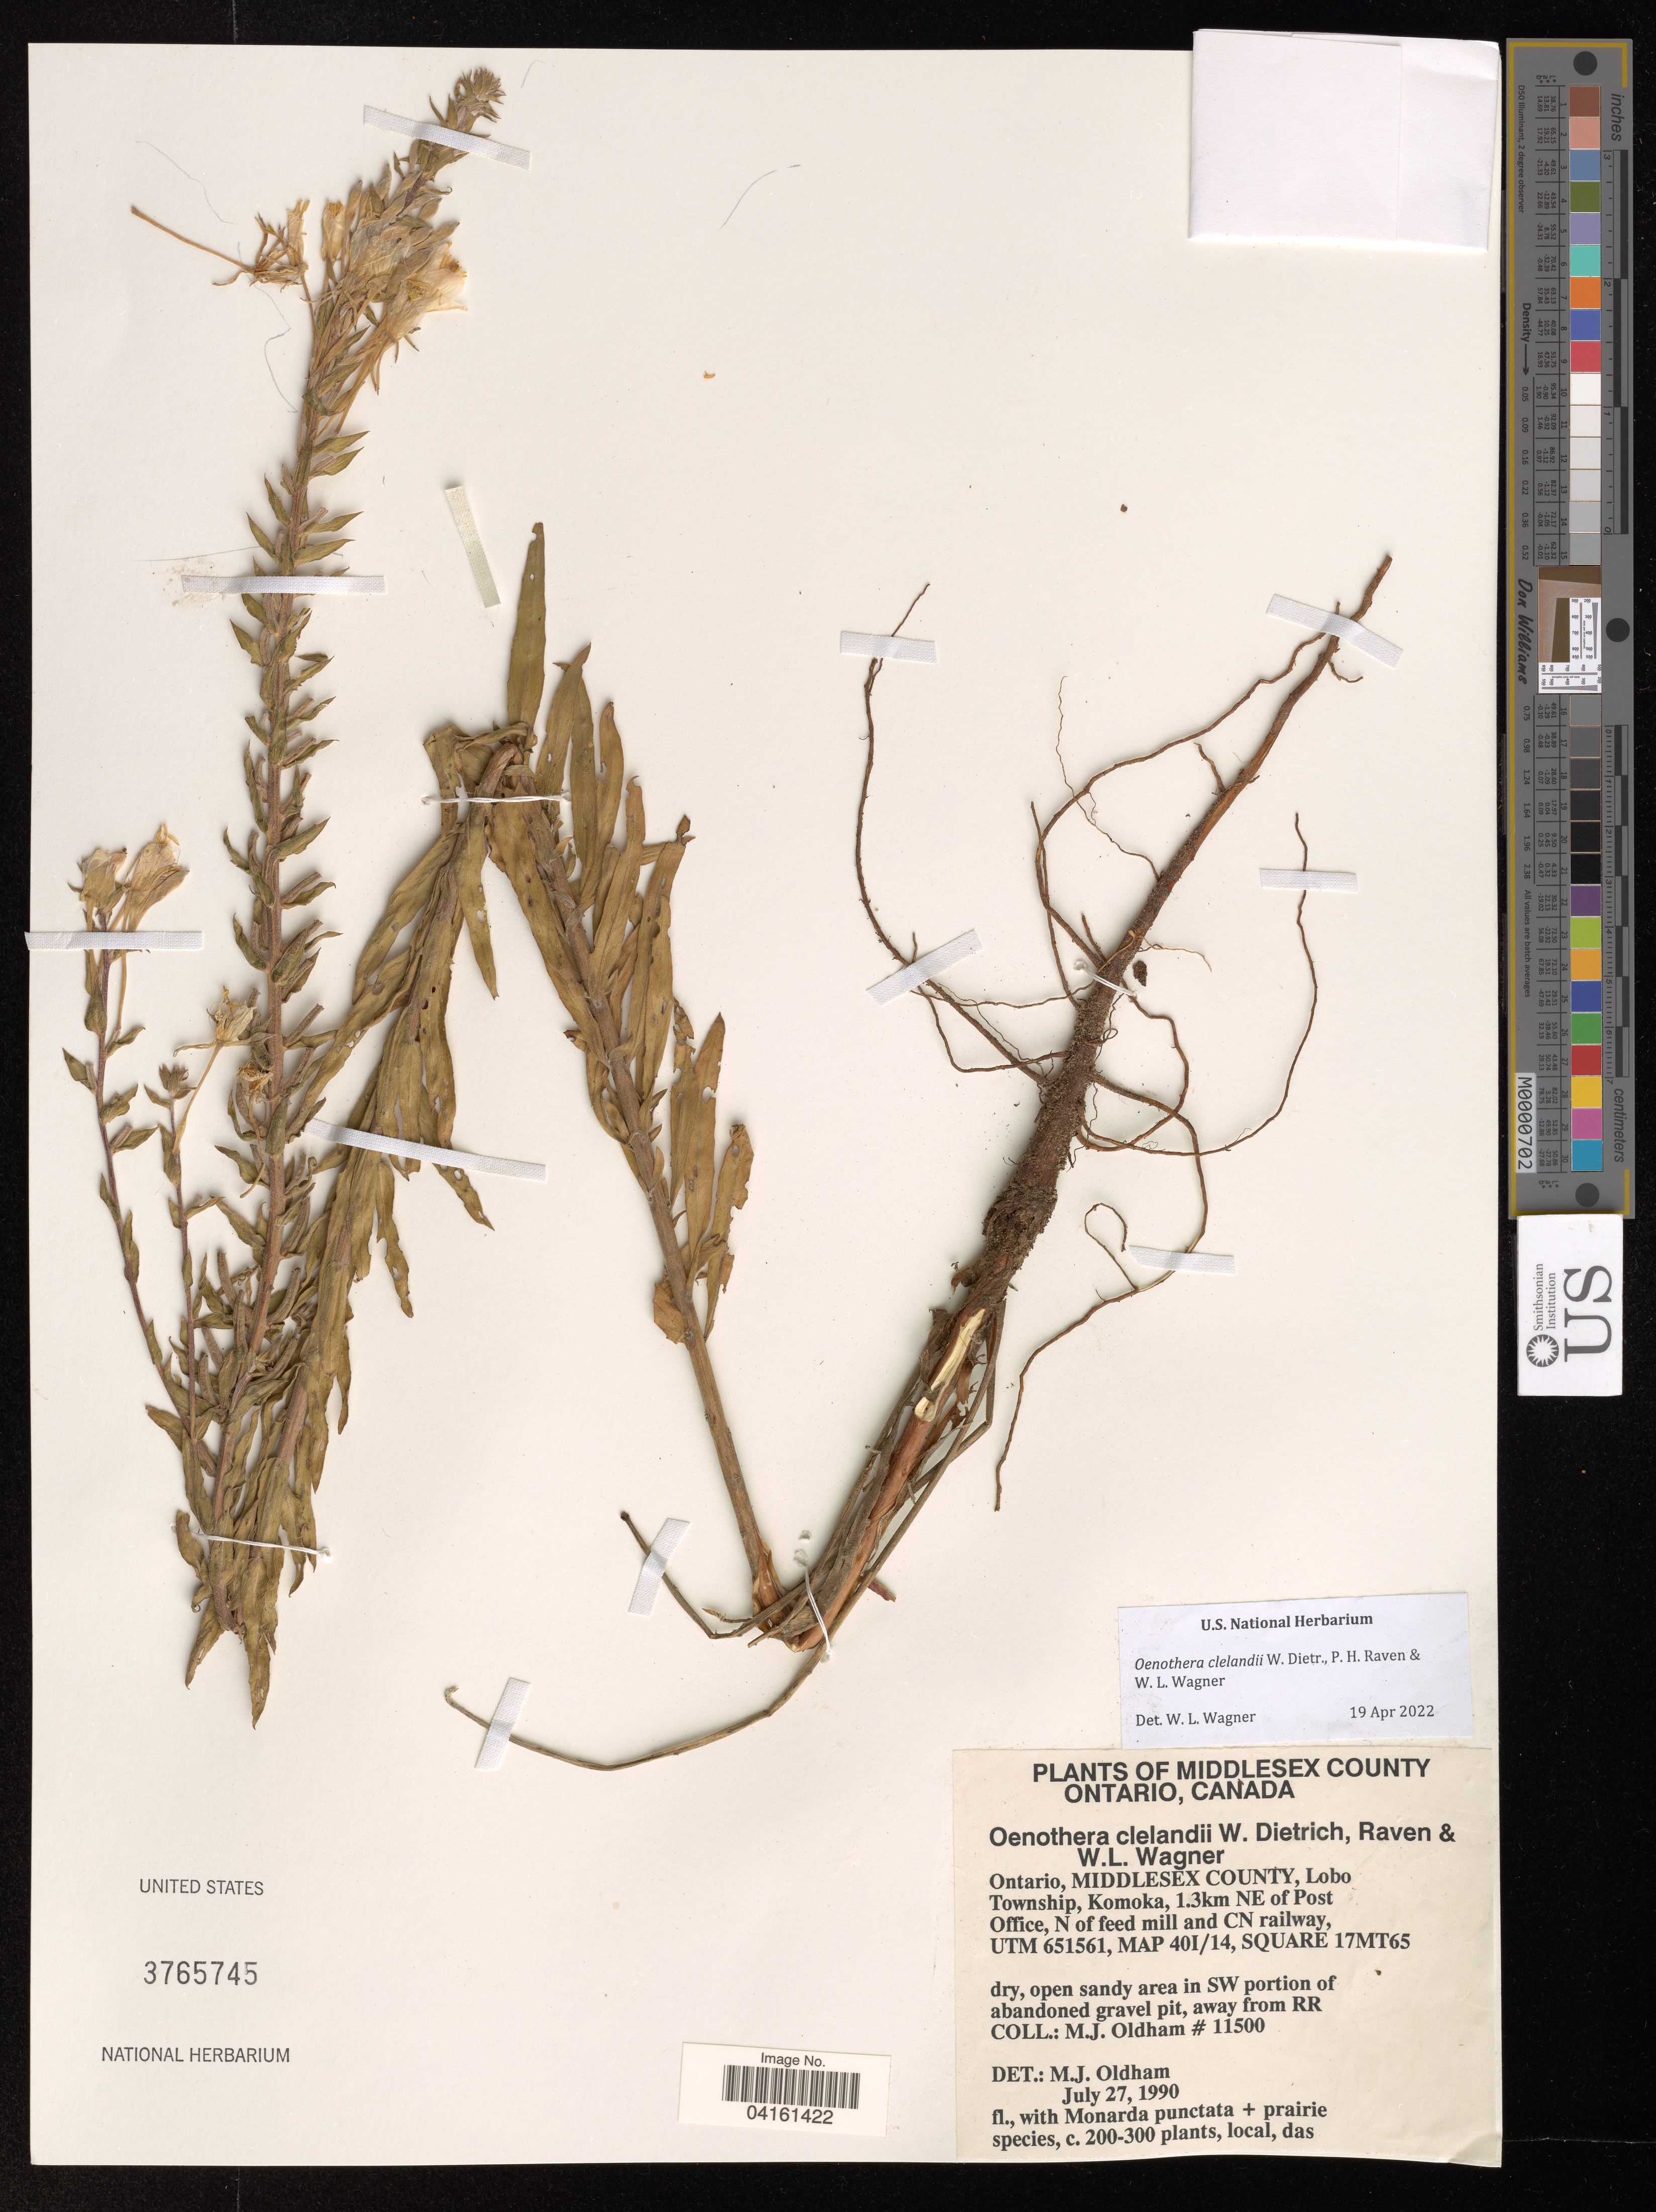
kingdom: Plantae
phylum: Tracheophyta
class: Magnoliopsida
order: Myrtales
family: Onagraceae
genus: Oenothera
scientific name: Oenothera clelandii W. Dietr., P.H. Raven & W.L. Wagner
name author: W. Dietr. et al.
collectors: M. Oldham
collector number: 11500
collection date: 1990-07-27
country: Canada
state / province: Ontario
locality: Middlesex County, Lobo Township, Komoka, 1.3km NE of Post Office, N of feed mill and CN railway, UTM 651561, MAP 40I/14, SQUARE 17MT65. Dry, open sandy area in SW portion of abandoned gravel pit, away from RR.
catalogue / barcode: US 3765745